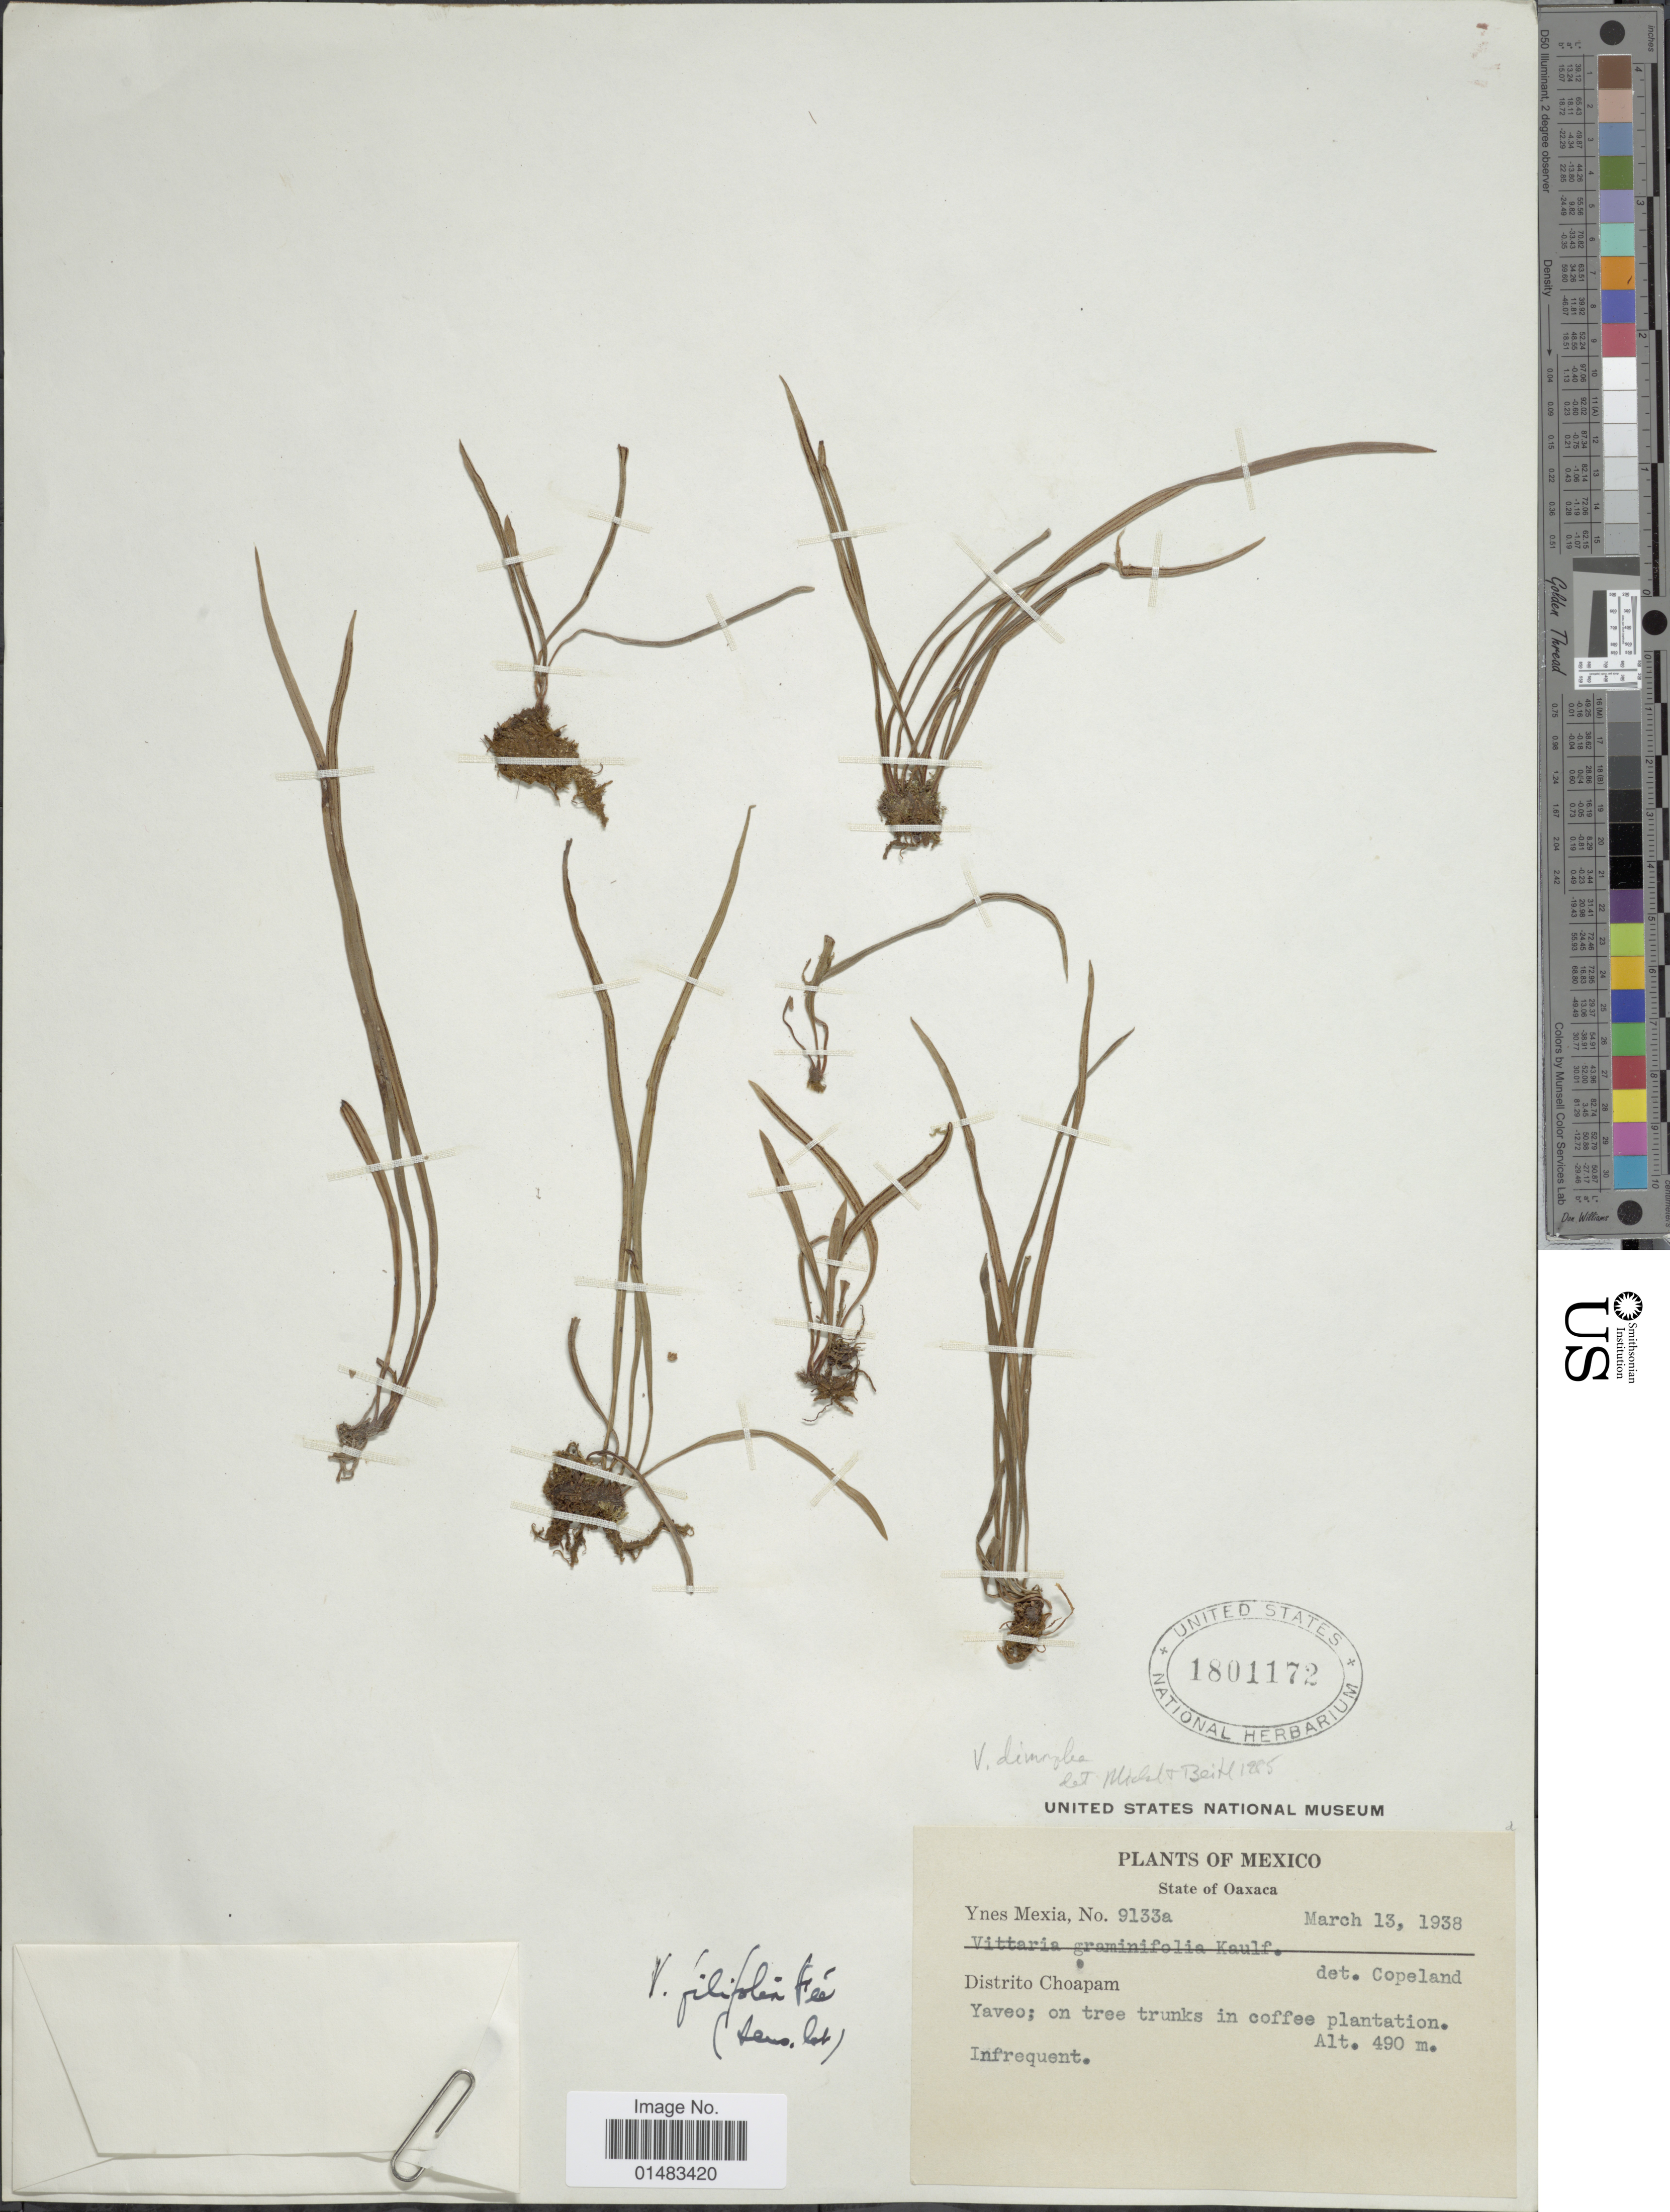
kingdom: Plantae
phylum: Tracheophyta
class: Polypodiopsida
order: Polypodiales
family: Pteridaceae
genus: Vittaria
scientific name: Vittaria dimorpha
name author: K. Müller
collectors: Y. Mexia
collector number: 9133a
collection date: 1938-03-13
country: Mexico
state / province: Oaxaca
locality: Plants of Mexico, Distrito Choapam, Yaveo; on tree truks in coffee plantation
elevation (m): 490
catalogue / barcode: US 1801172